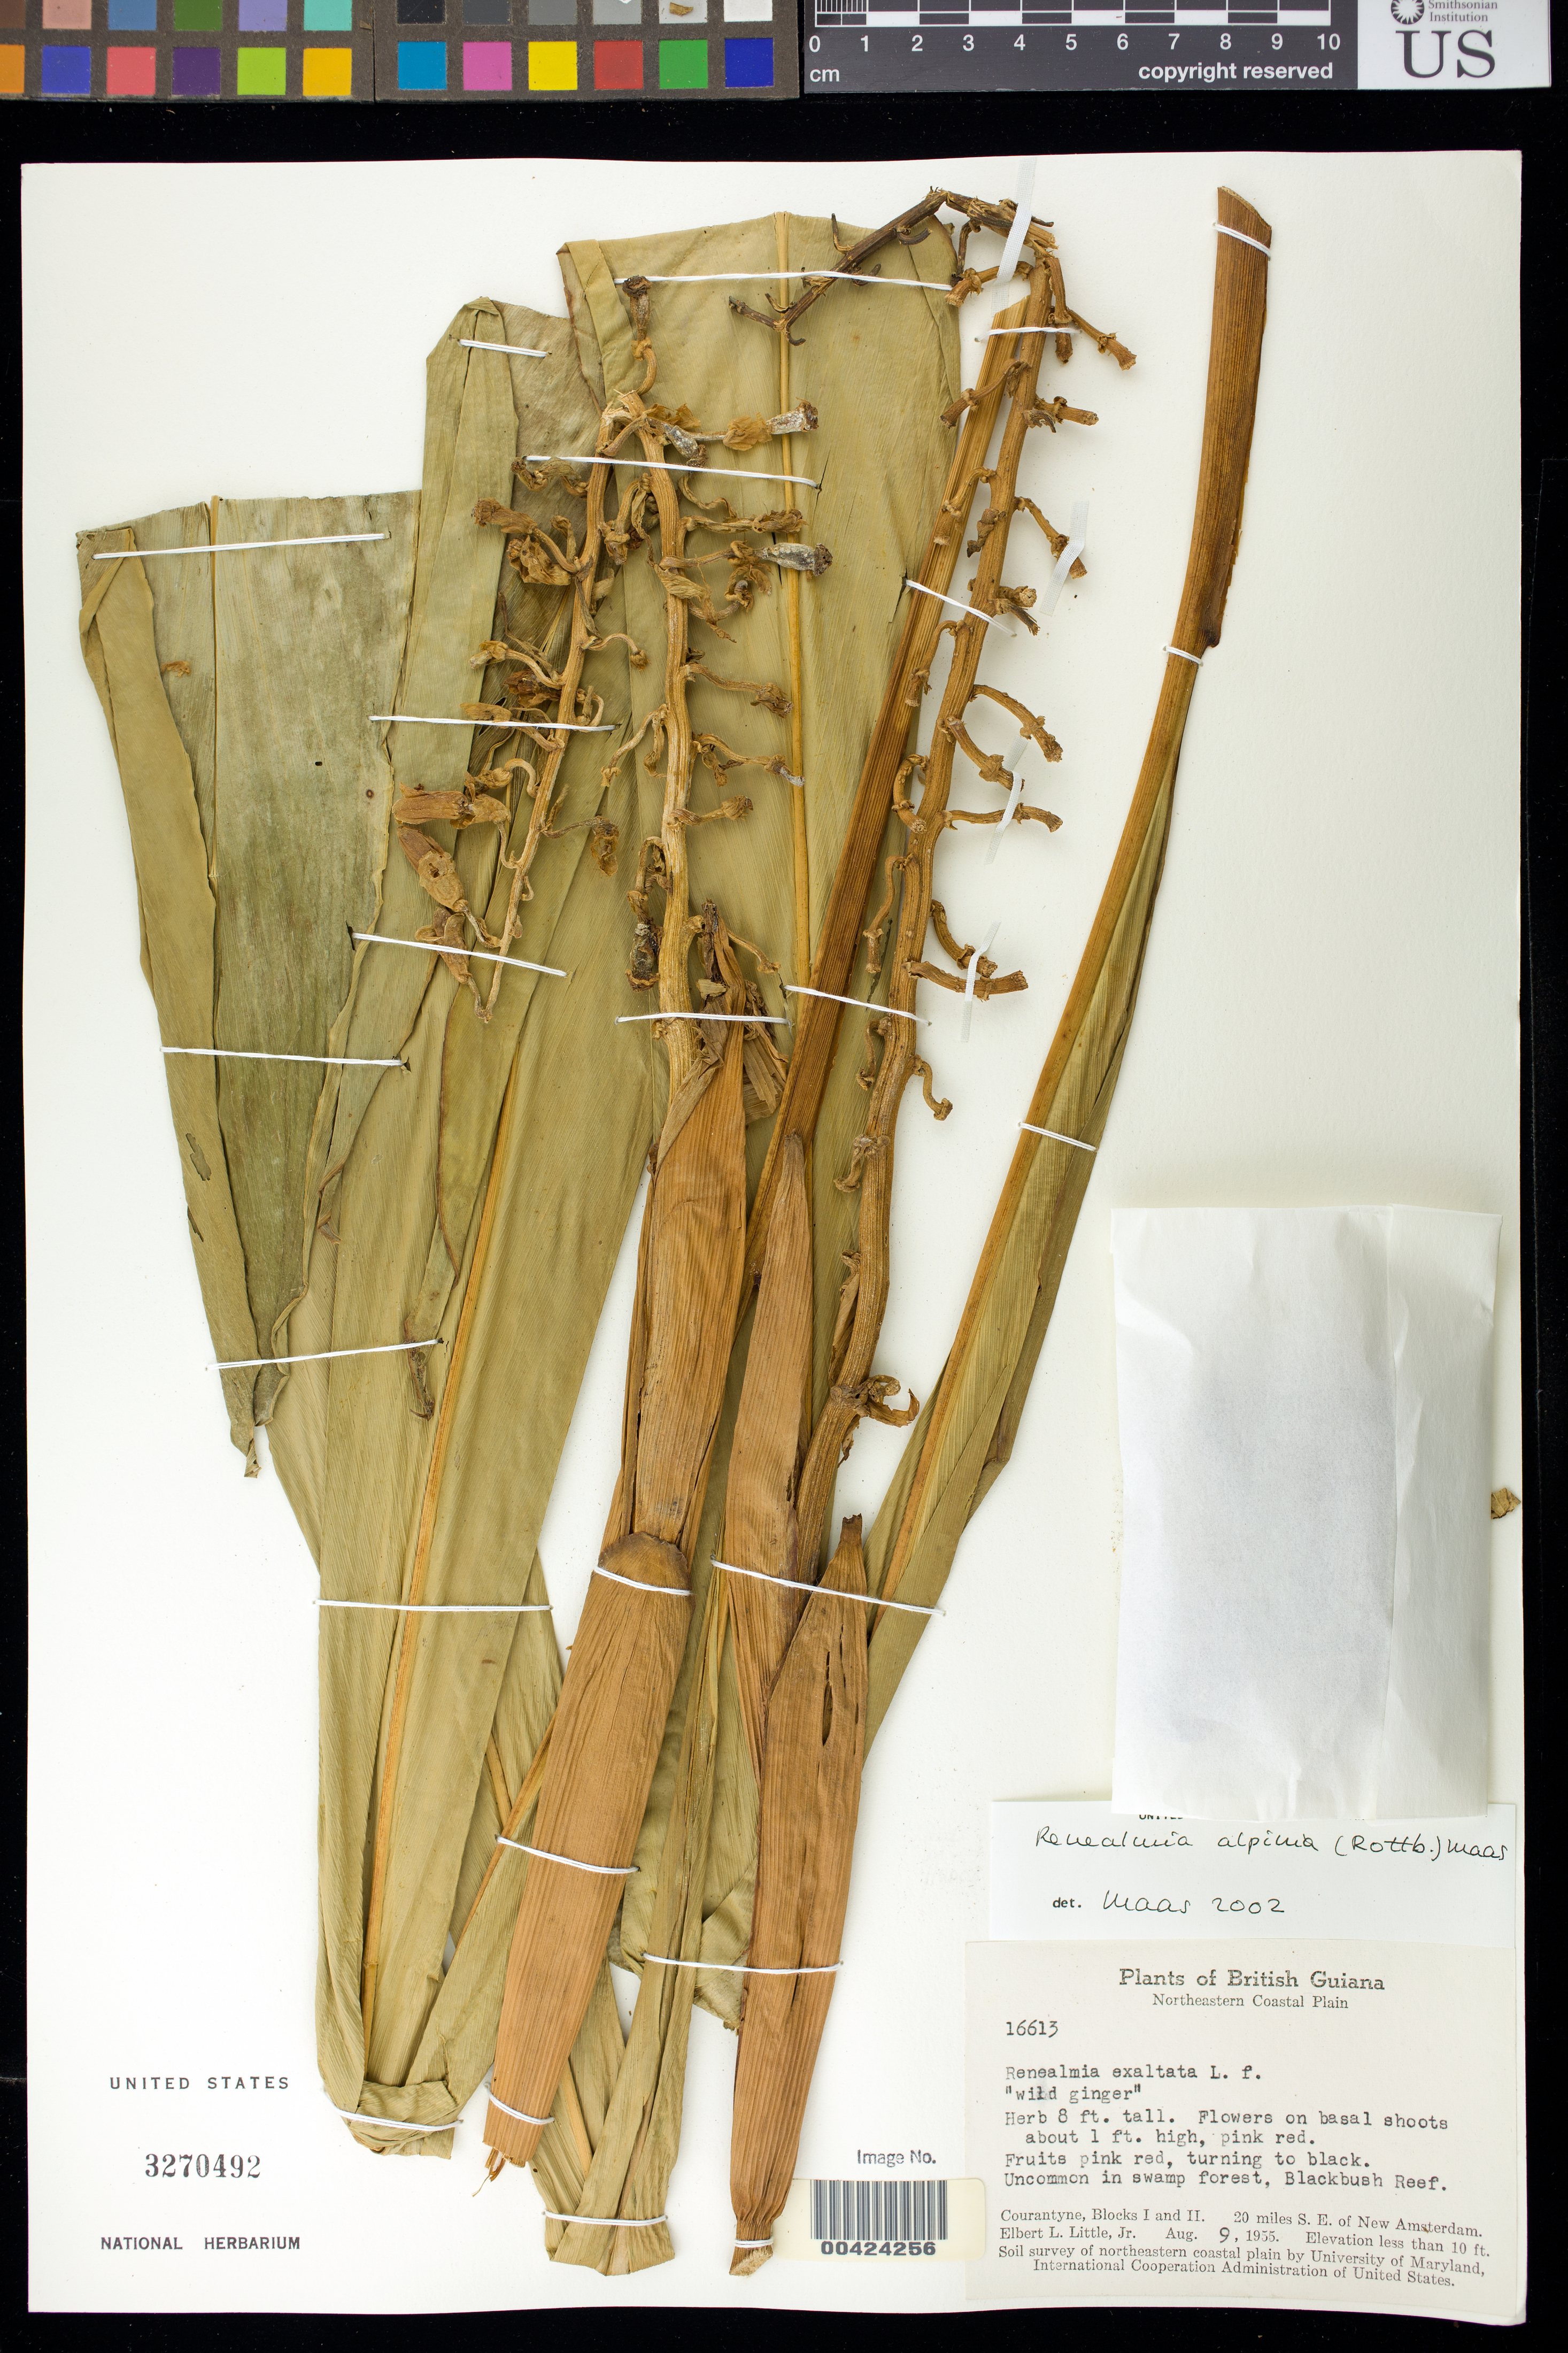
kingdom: Plantae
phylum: Tracheophyta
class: Liliopsida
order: Zingiberales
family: Zingiberaceae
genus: Renealmia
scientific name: Renealmia alpinia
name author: (Rottb.) Maas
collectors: E. L. Little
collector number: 16613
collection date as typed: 09 Aug 1955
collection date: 1955-08-09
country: Guyana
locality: New Amsterdam, 20 mi. SW of; Blackbush Reef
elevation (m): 0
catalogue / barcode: US 3270492